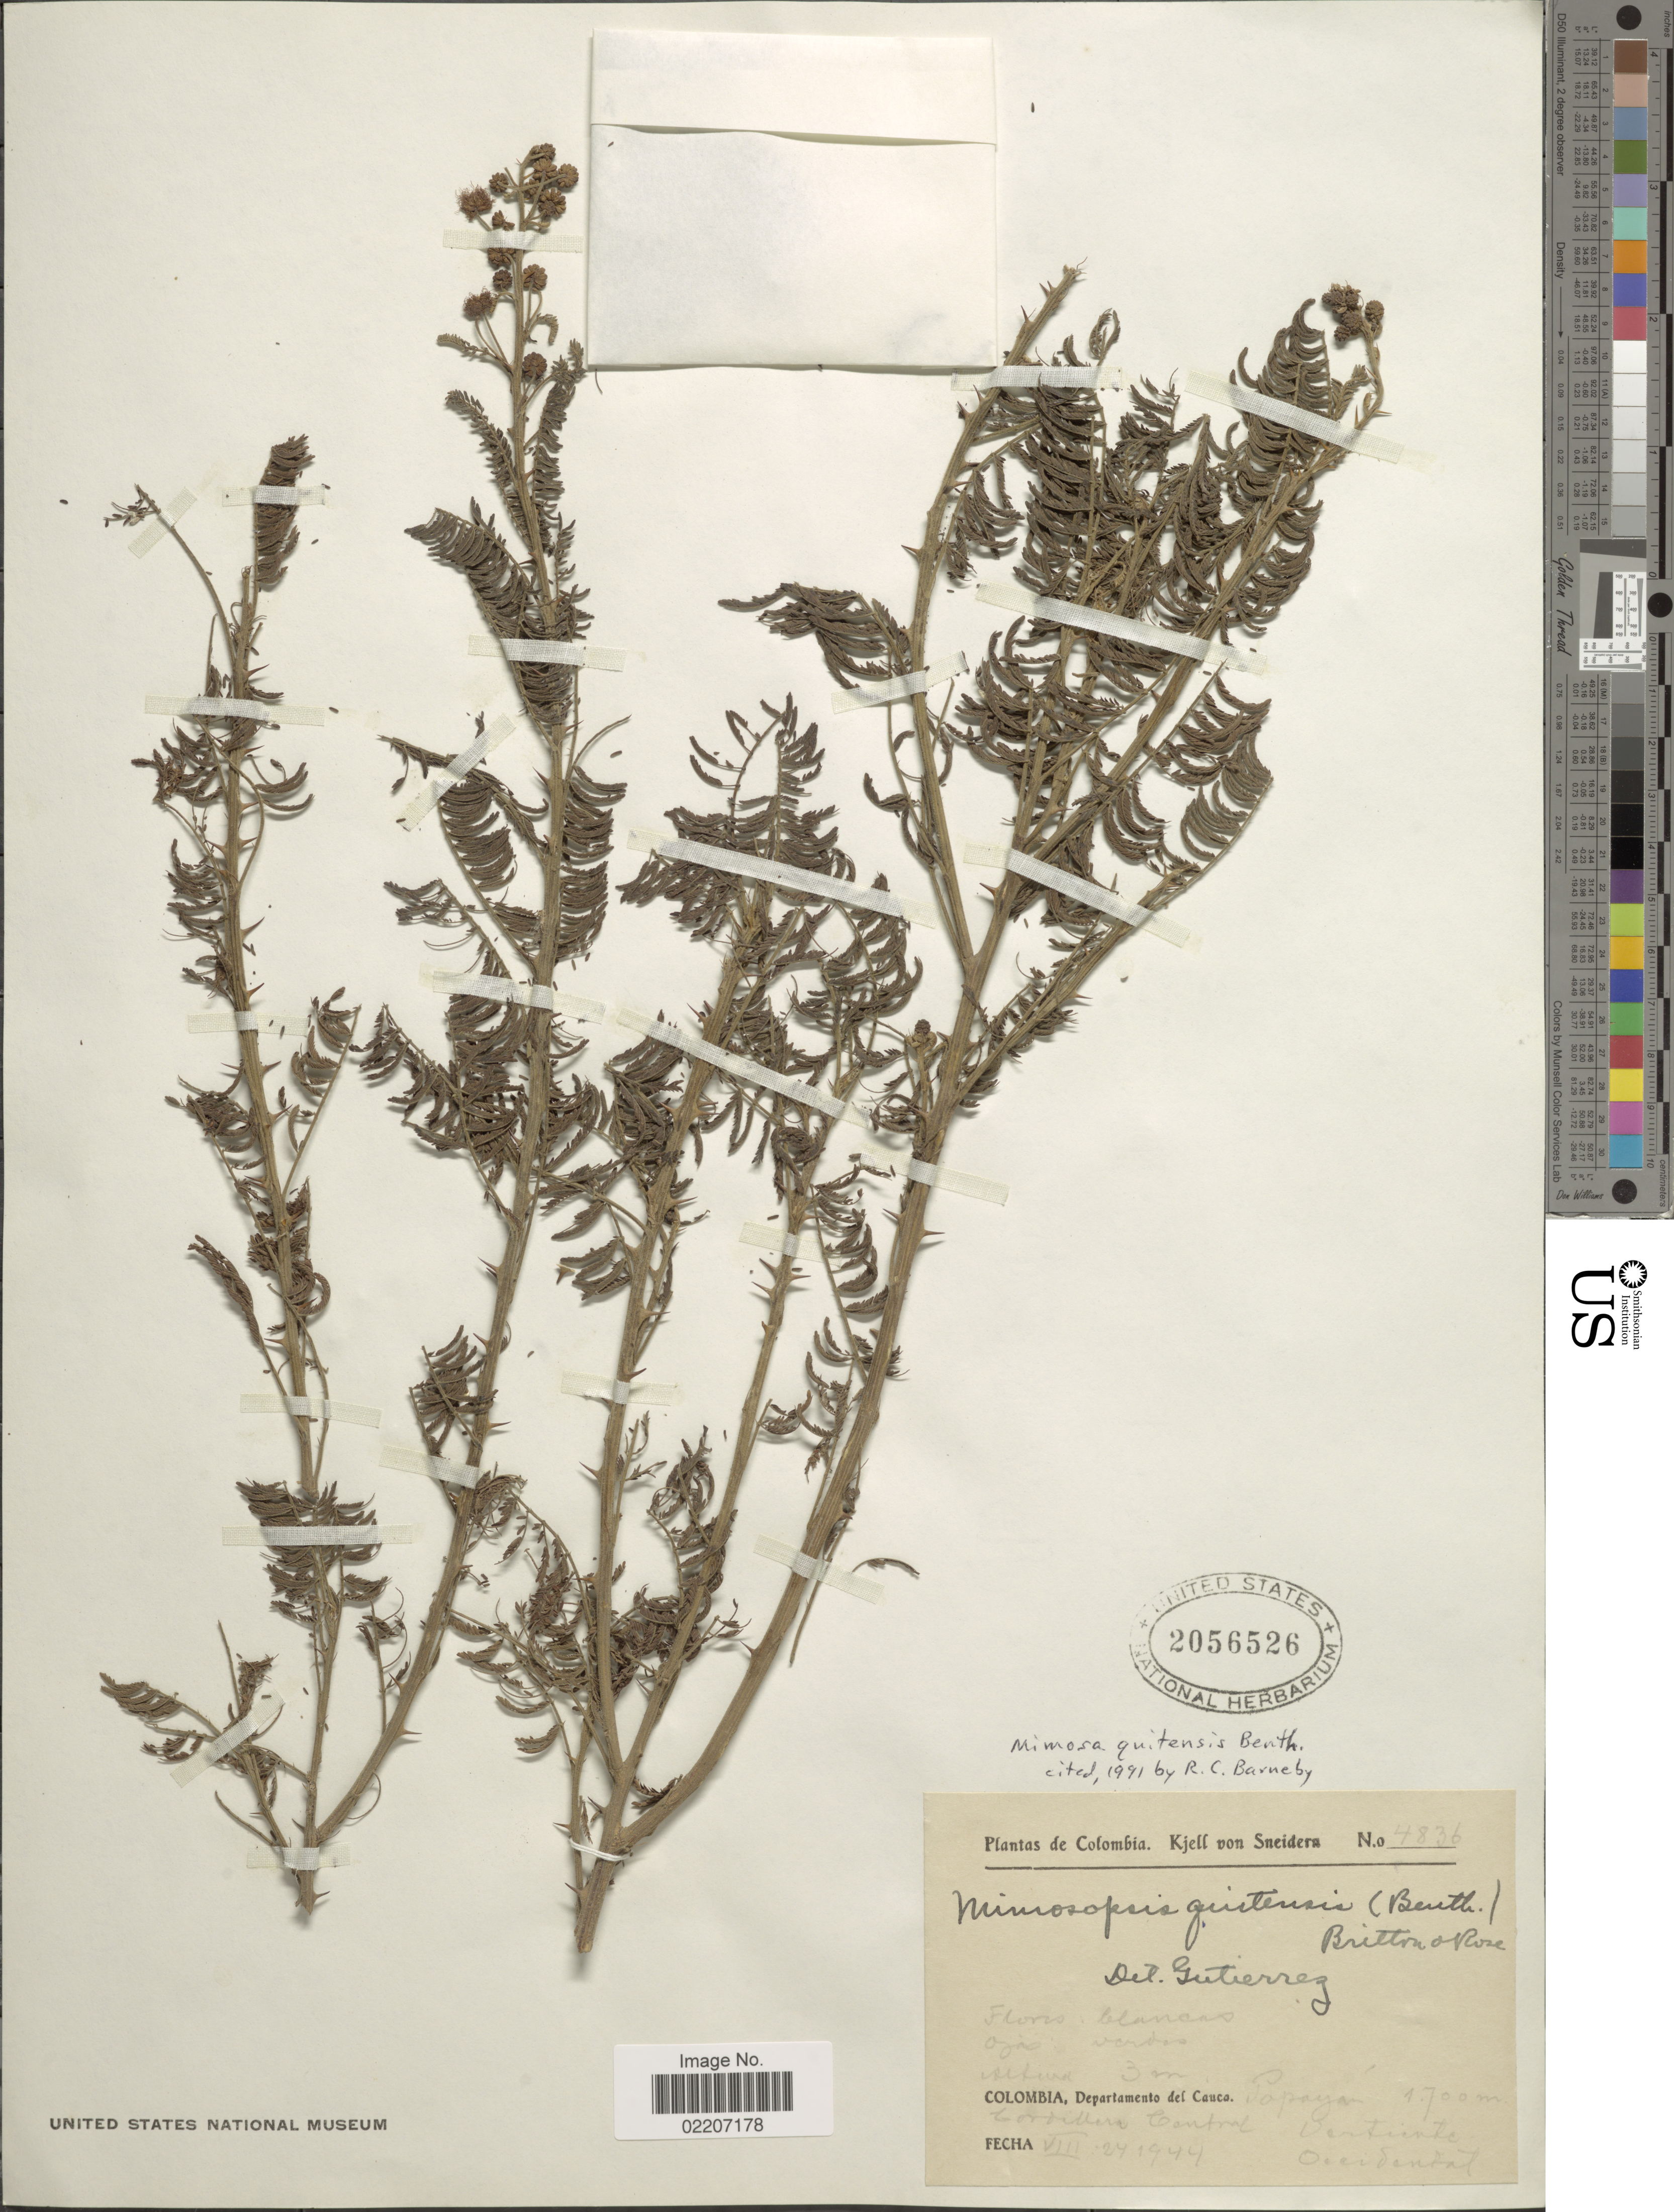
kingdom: Plantae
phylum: Tracheophyta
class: Magnoliopsida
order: Fabales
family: Fabaceae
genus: Mimosa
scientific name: Mimosa quitensis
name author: Benth.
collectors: K. von Sneidern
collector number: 4836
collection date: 1944-08-24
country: Colombia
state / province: Cauca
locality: Popayan, Cordillera Central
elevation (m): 1700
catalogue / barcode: US 2056526